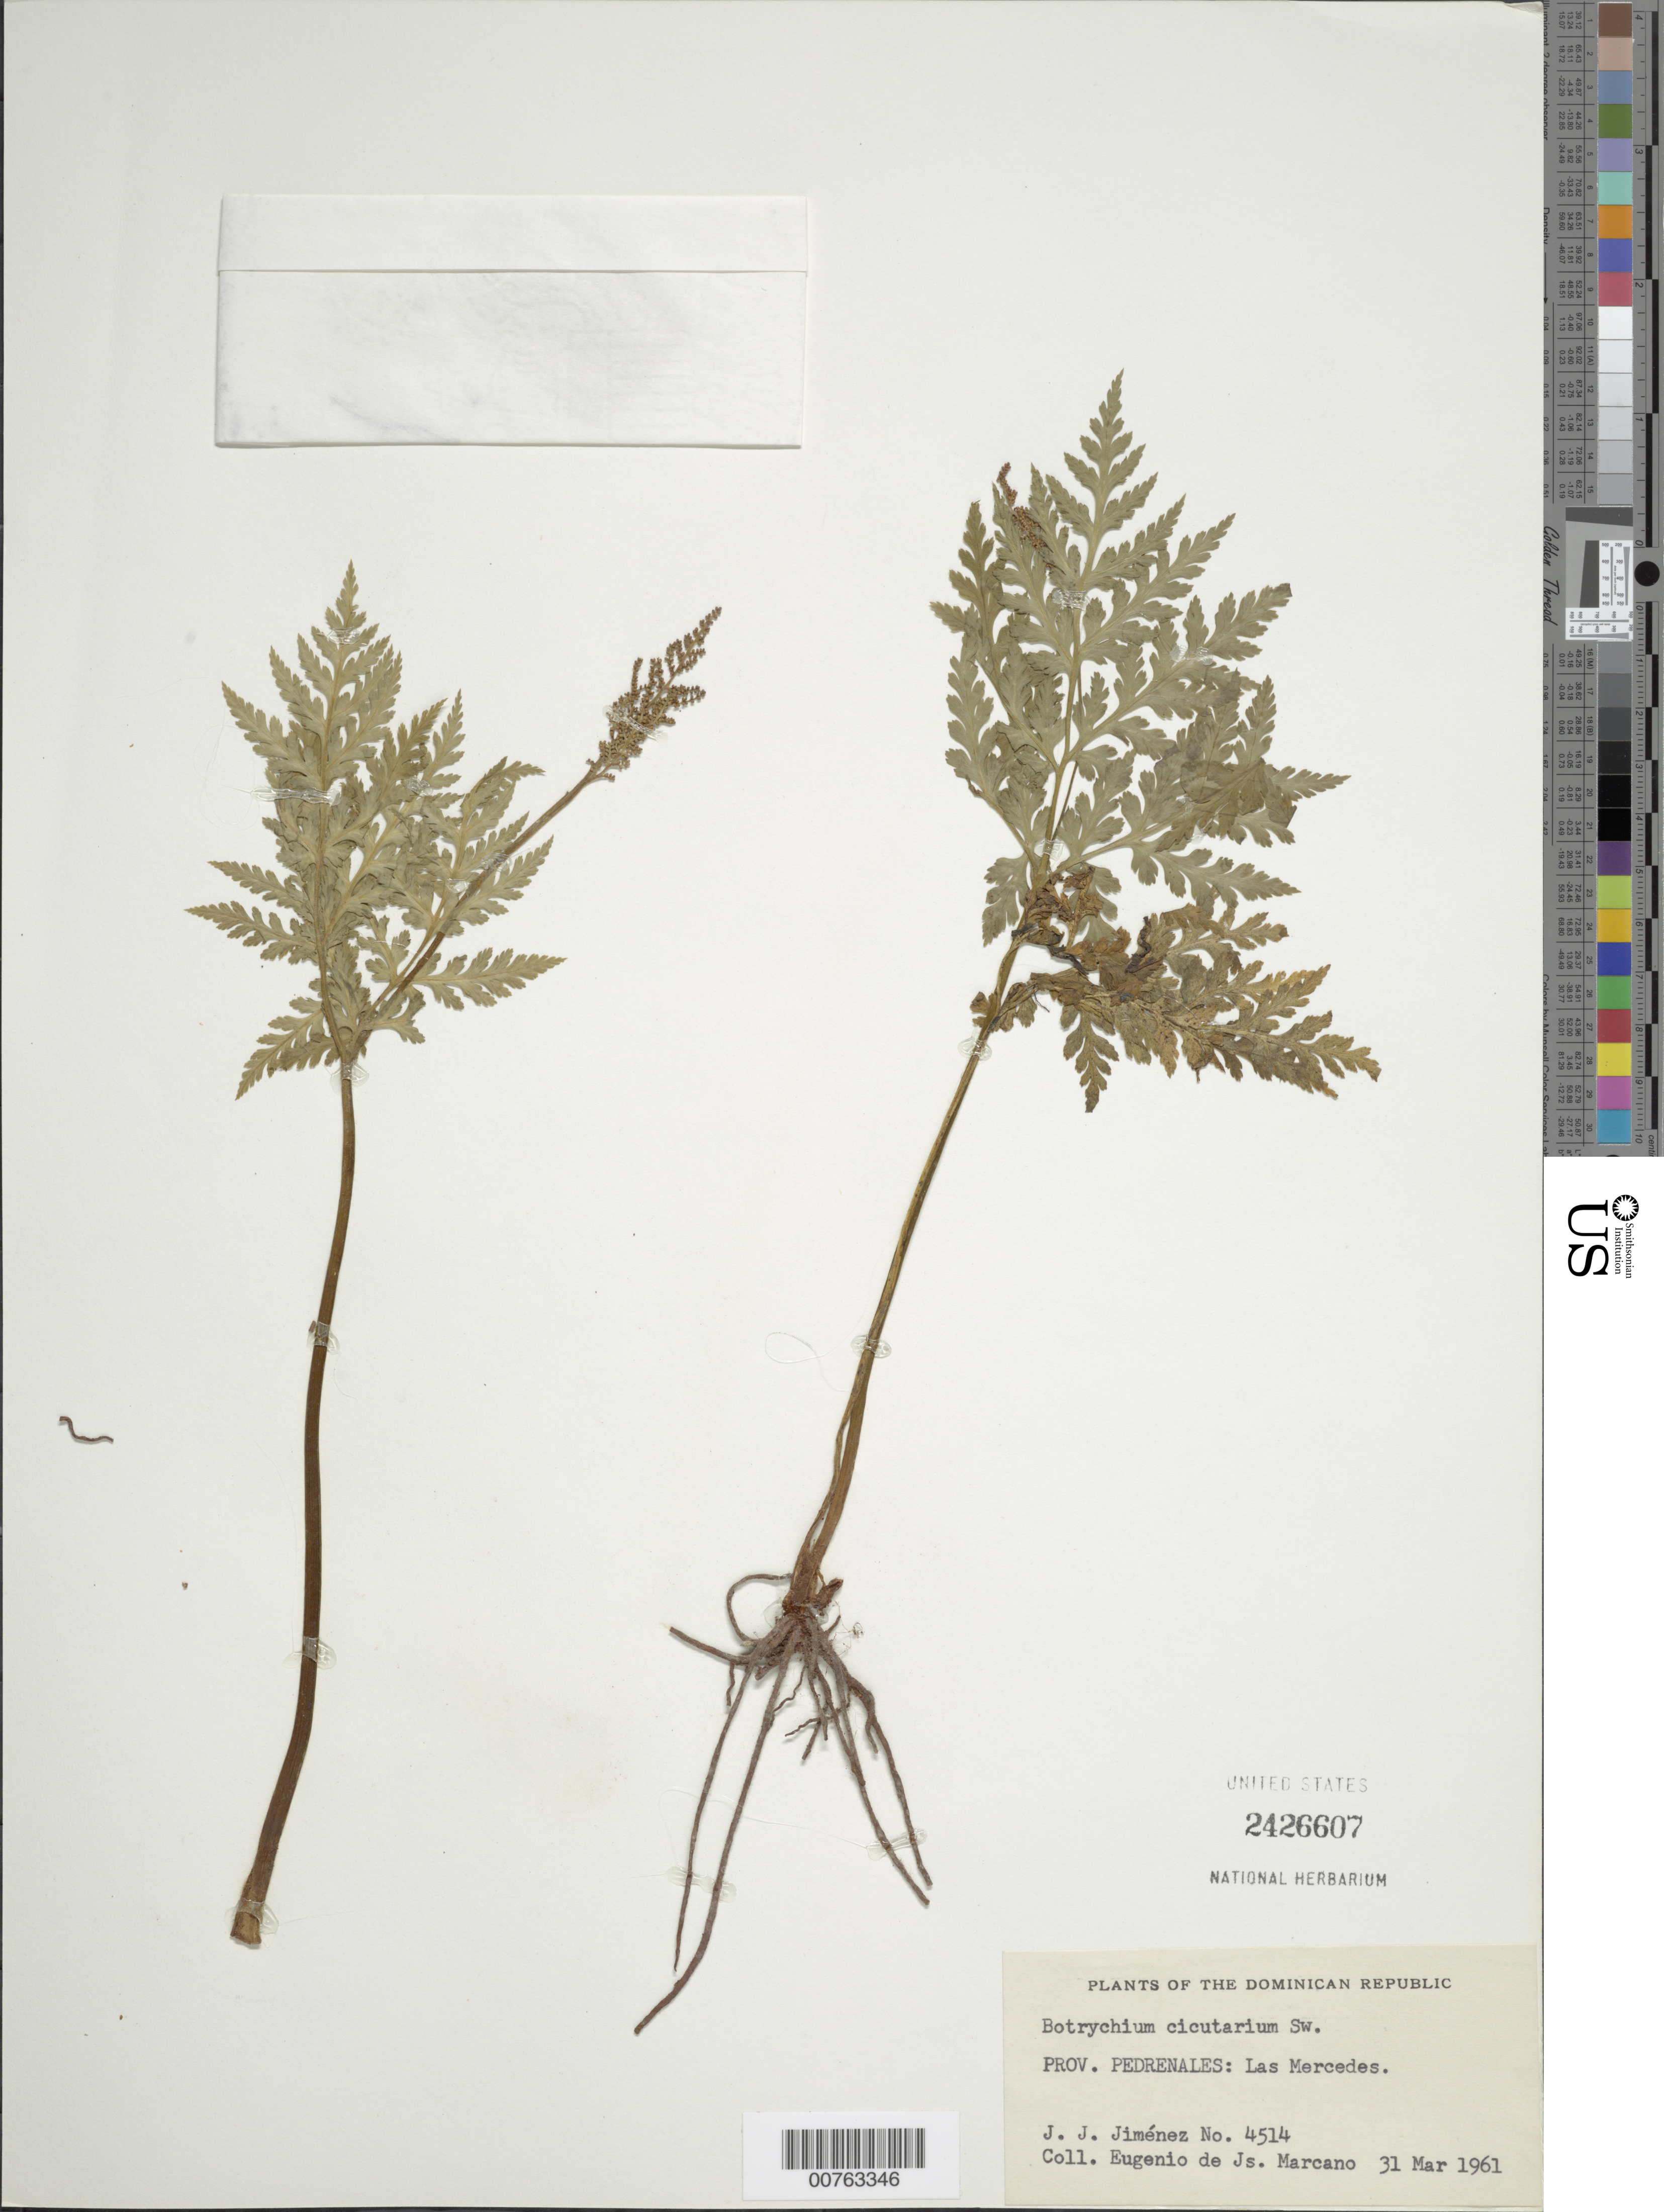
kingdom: Plantae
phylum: Tracheophyta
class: Polypodiopsida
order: Ophioglossales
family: Ophioglossaceae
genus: Botrychium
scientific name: Botrychium virginianum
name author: (L.) Sw.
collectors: J. J. Jiménez & E. J. Marcano F.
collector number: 4514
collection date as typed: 31 Mar 1961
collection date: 1961-03-31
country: Dominican Republic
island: Hispaniola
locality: Provincia Pedernales, Las Mercedes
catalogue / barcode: US 2426607